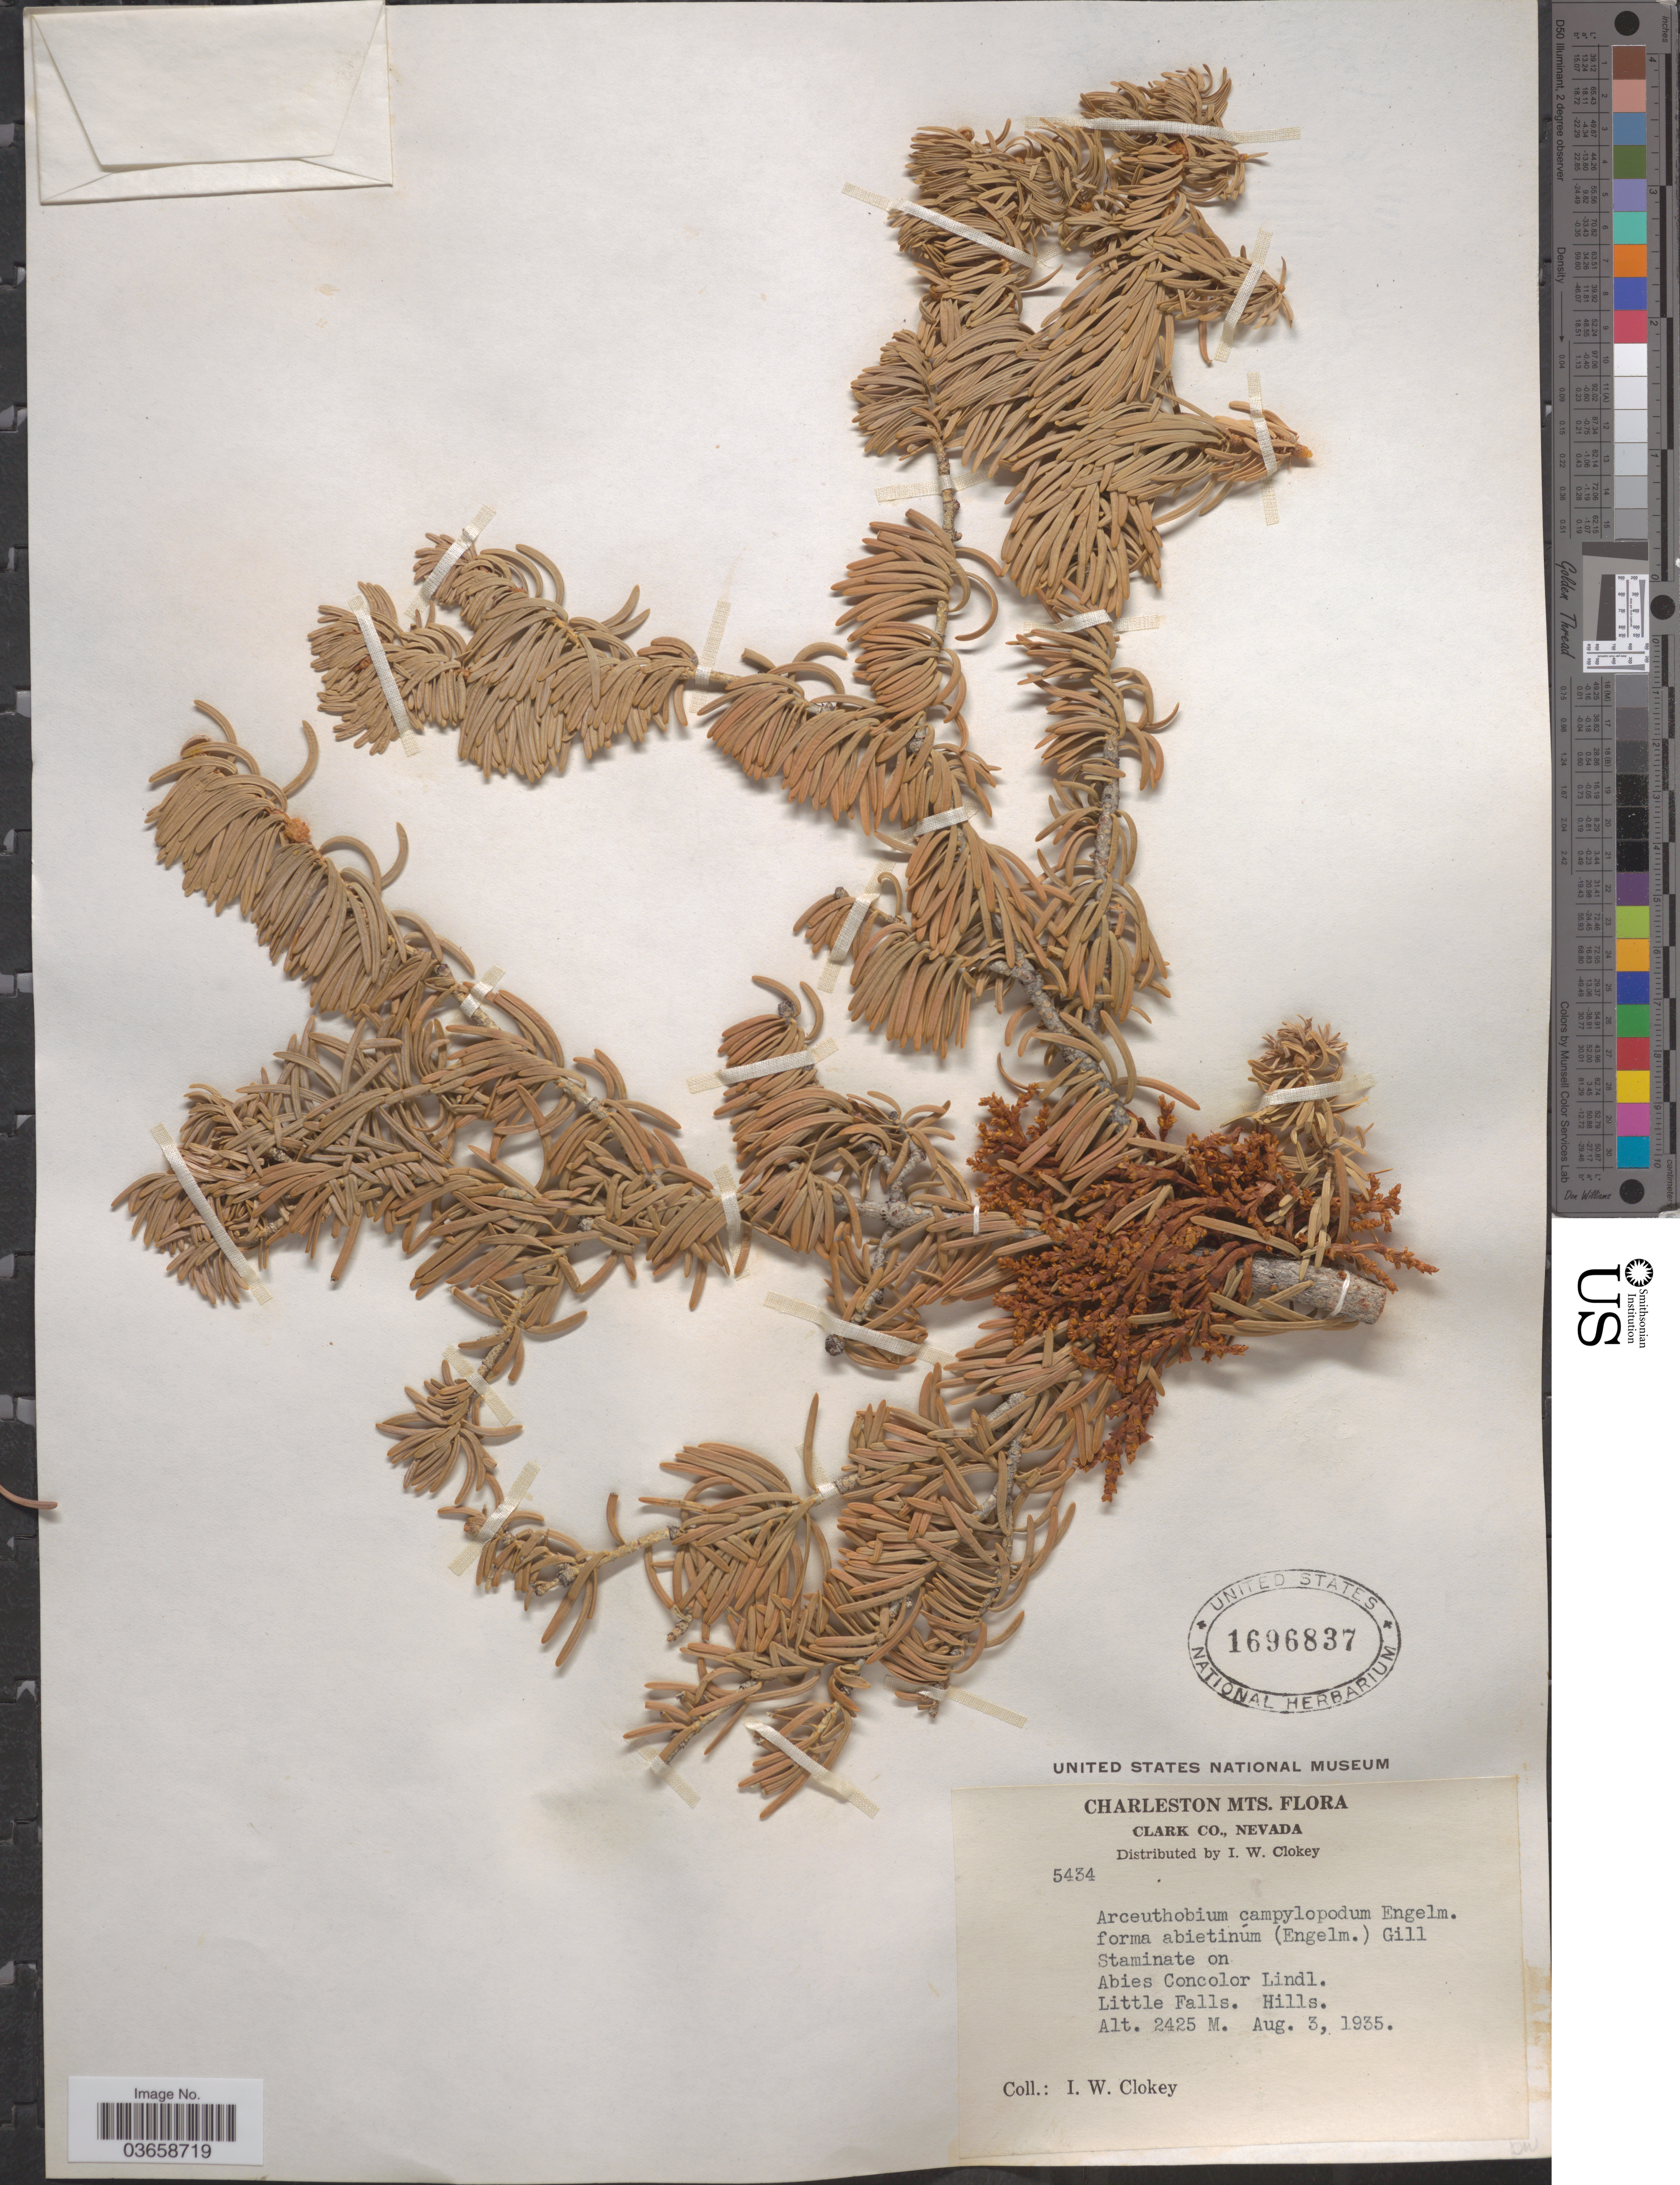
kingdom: Plantae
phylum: Tracheophyta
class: Magnoliopsida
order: Santalales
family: Viscaceae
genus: Arceuthobium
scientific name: Arceuthobium abietinum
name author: (Engelm.) Munz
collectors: I. W. Clokey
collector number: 5434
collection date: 1935-08-03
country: United States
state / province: Nevada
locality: Charleston Mts. Clark Co. Little Falls. Hills.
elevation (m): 2425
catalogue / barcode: US 1696837